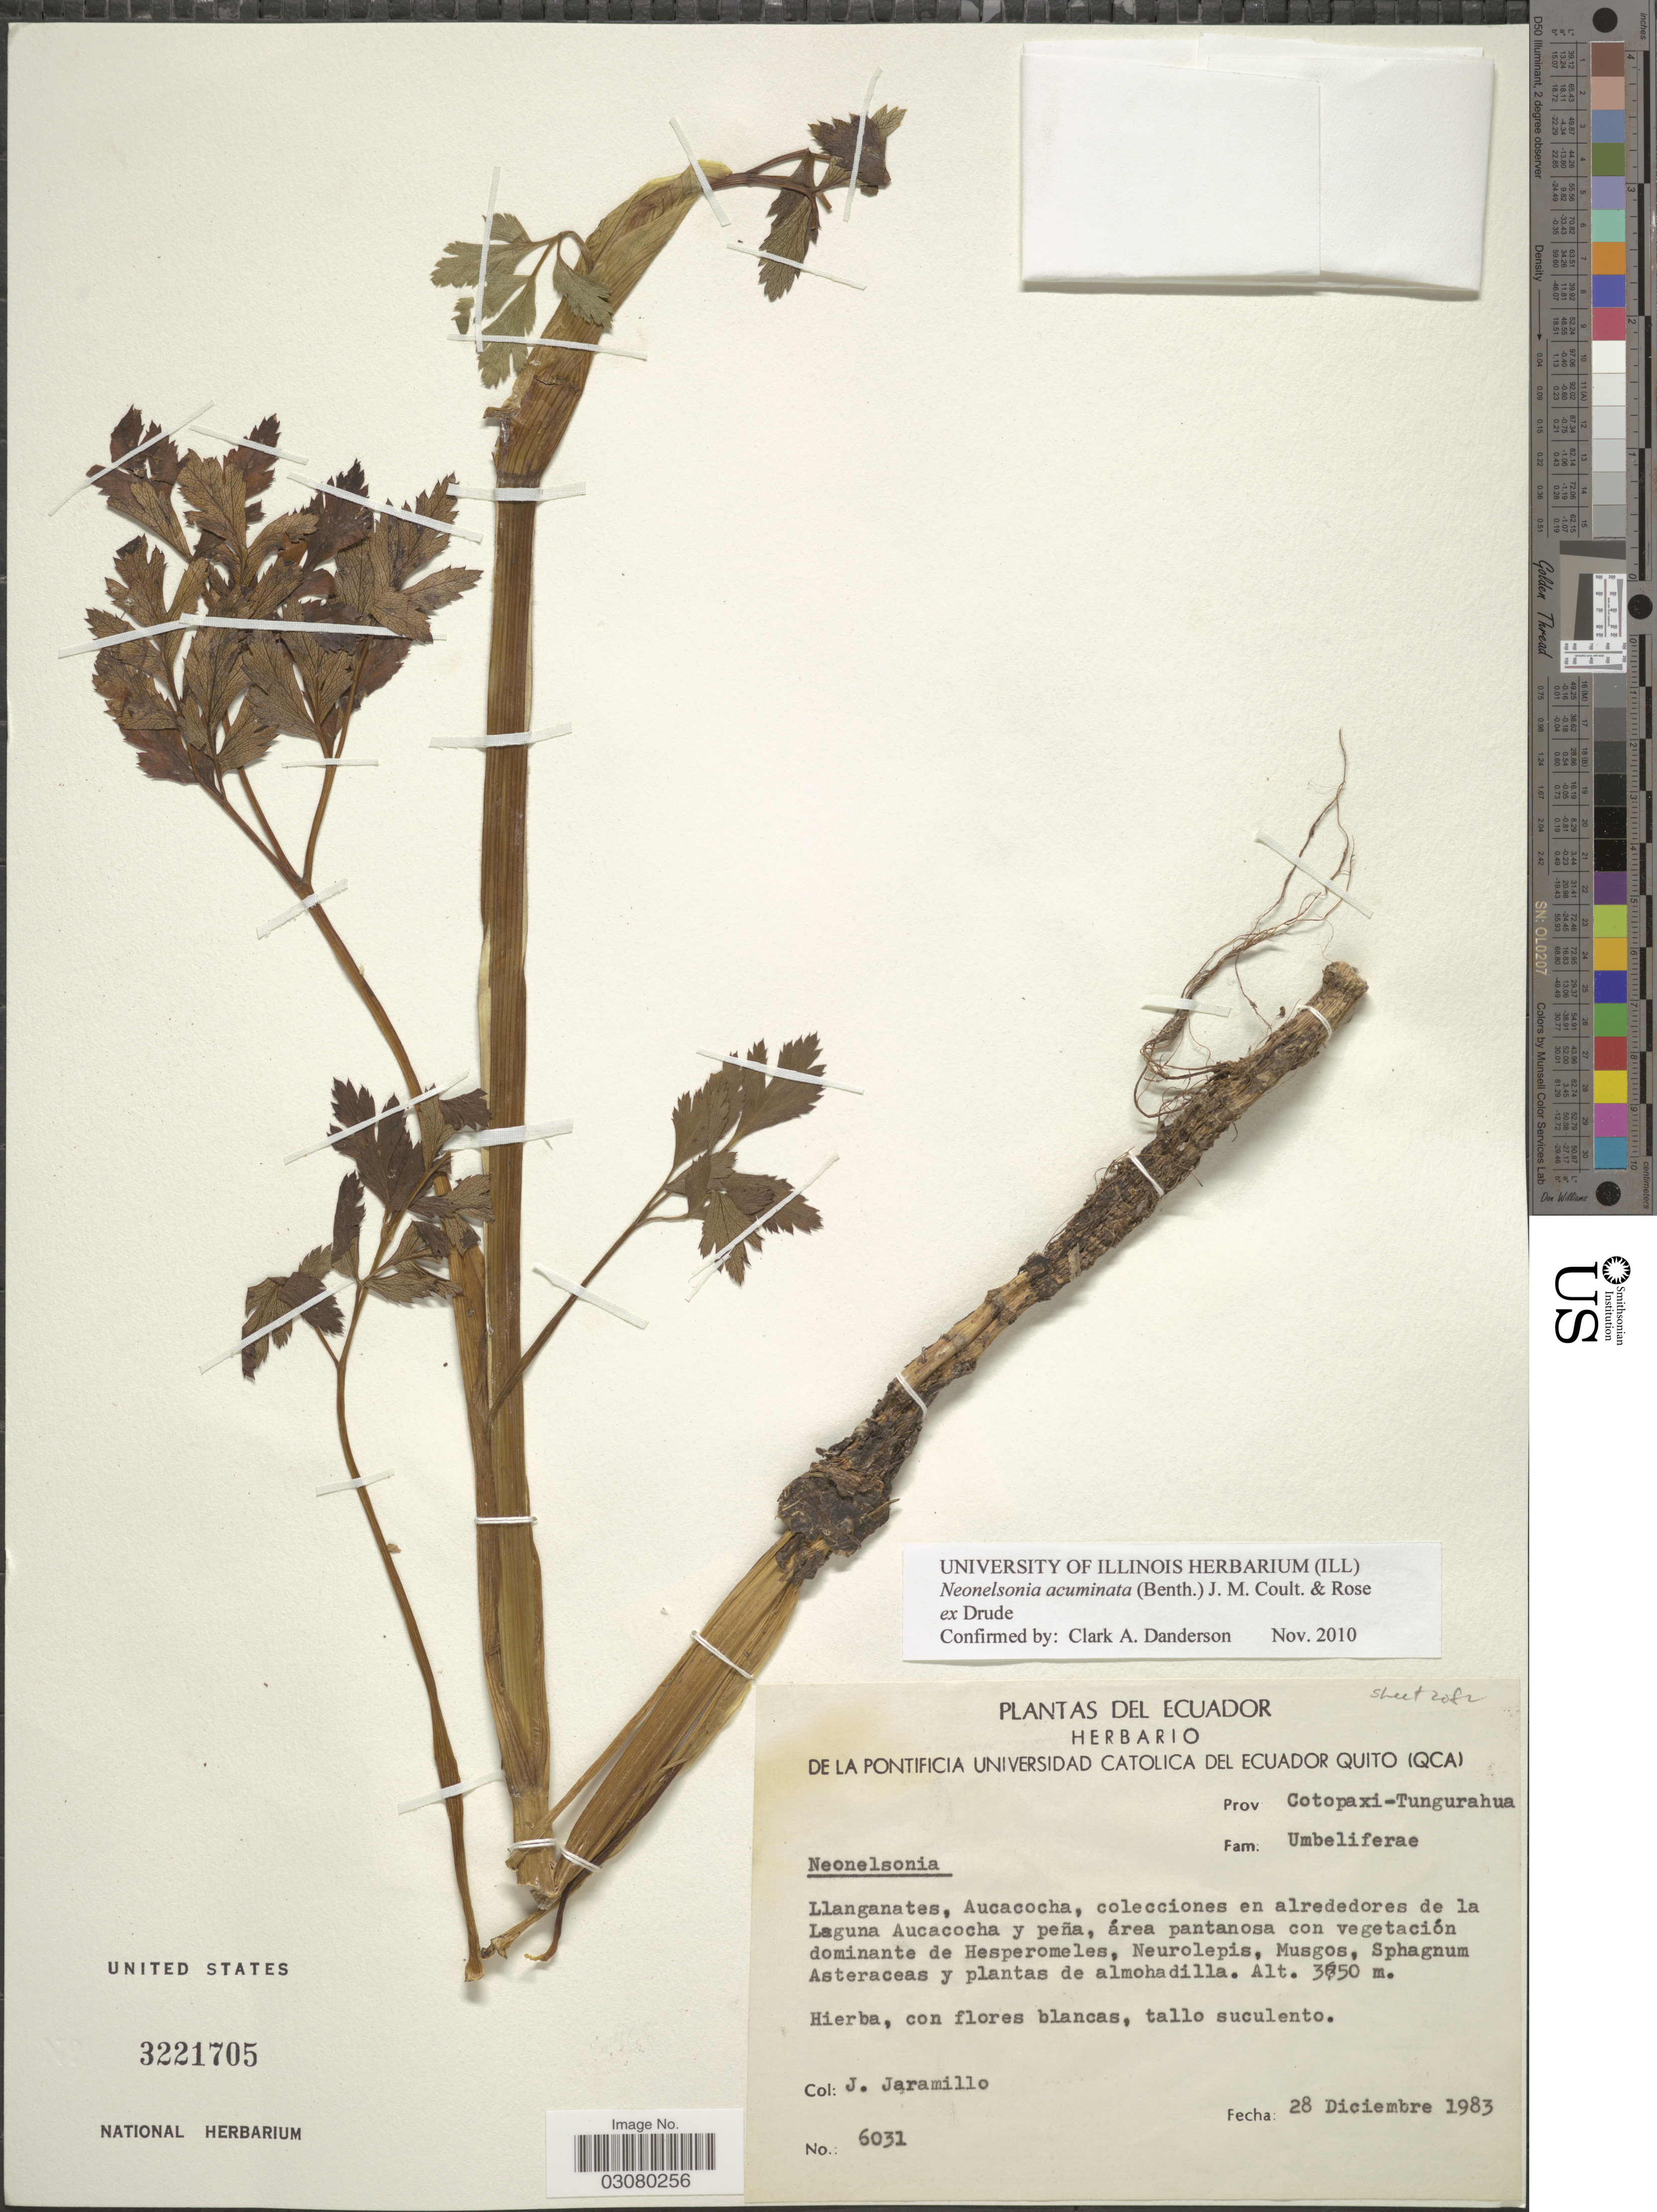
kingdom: Plantae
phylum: Tracheophyta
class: Magnoliopsida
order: Apiales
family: Apiaceae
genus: Neonelsonia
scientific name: Neonelsonia acuminata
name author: (Benth.) J.M. Coult. & Rose ex Drude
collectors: J. Jaramillo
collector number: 6031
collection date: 1983-12-28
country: Ecuador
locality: Prov. Cotopaxi-Tungurahua. Llanganates, Aucacocha, colecciones en alrededores de la Laguna Aucacocha y peña.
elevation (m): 3750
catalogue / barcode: US 3221705